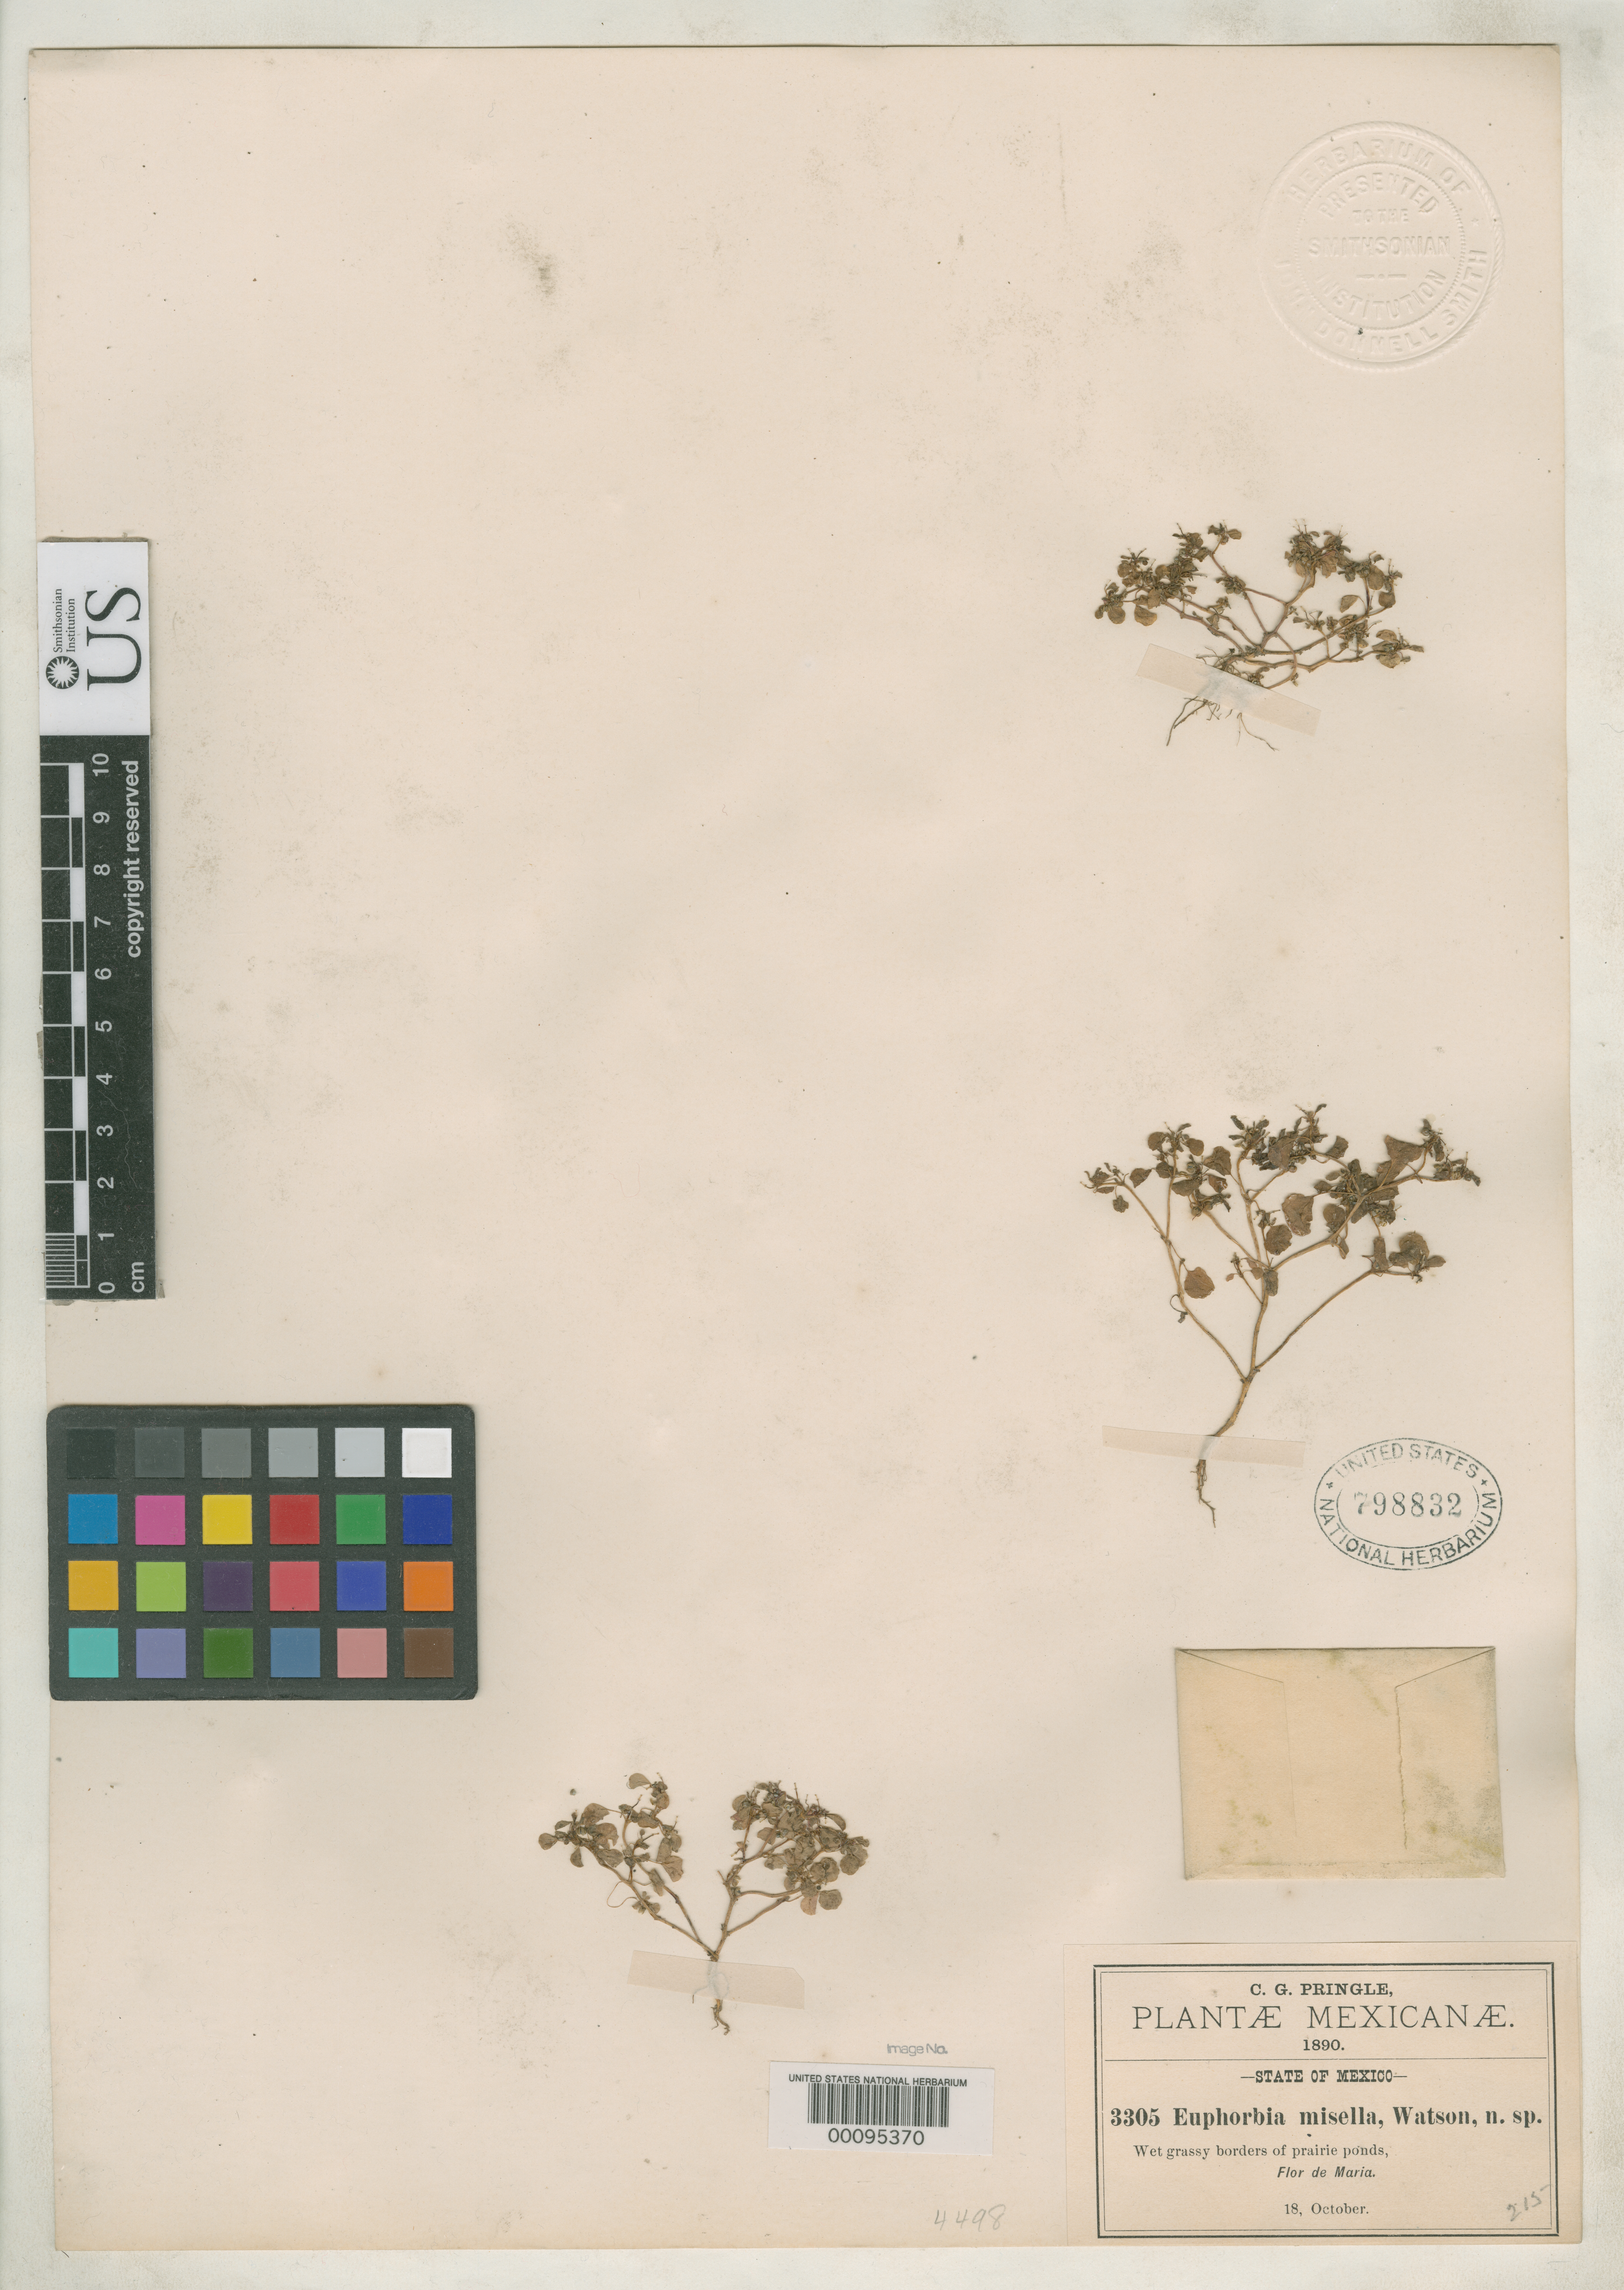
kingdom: Plantae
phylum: Tracheophyta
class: Magnoliopsida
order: Malpighiales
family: Euphorbiaceae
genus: Euphorbia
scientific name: Euphorbia misella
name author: S. Watson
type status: Type Collection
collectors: C. G. Pringle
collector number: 3305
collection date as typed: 18 Oct 1890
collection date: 1890-10-18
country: Mexico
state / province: México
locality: Flor de Maria.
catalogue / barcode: US 798832